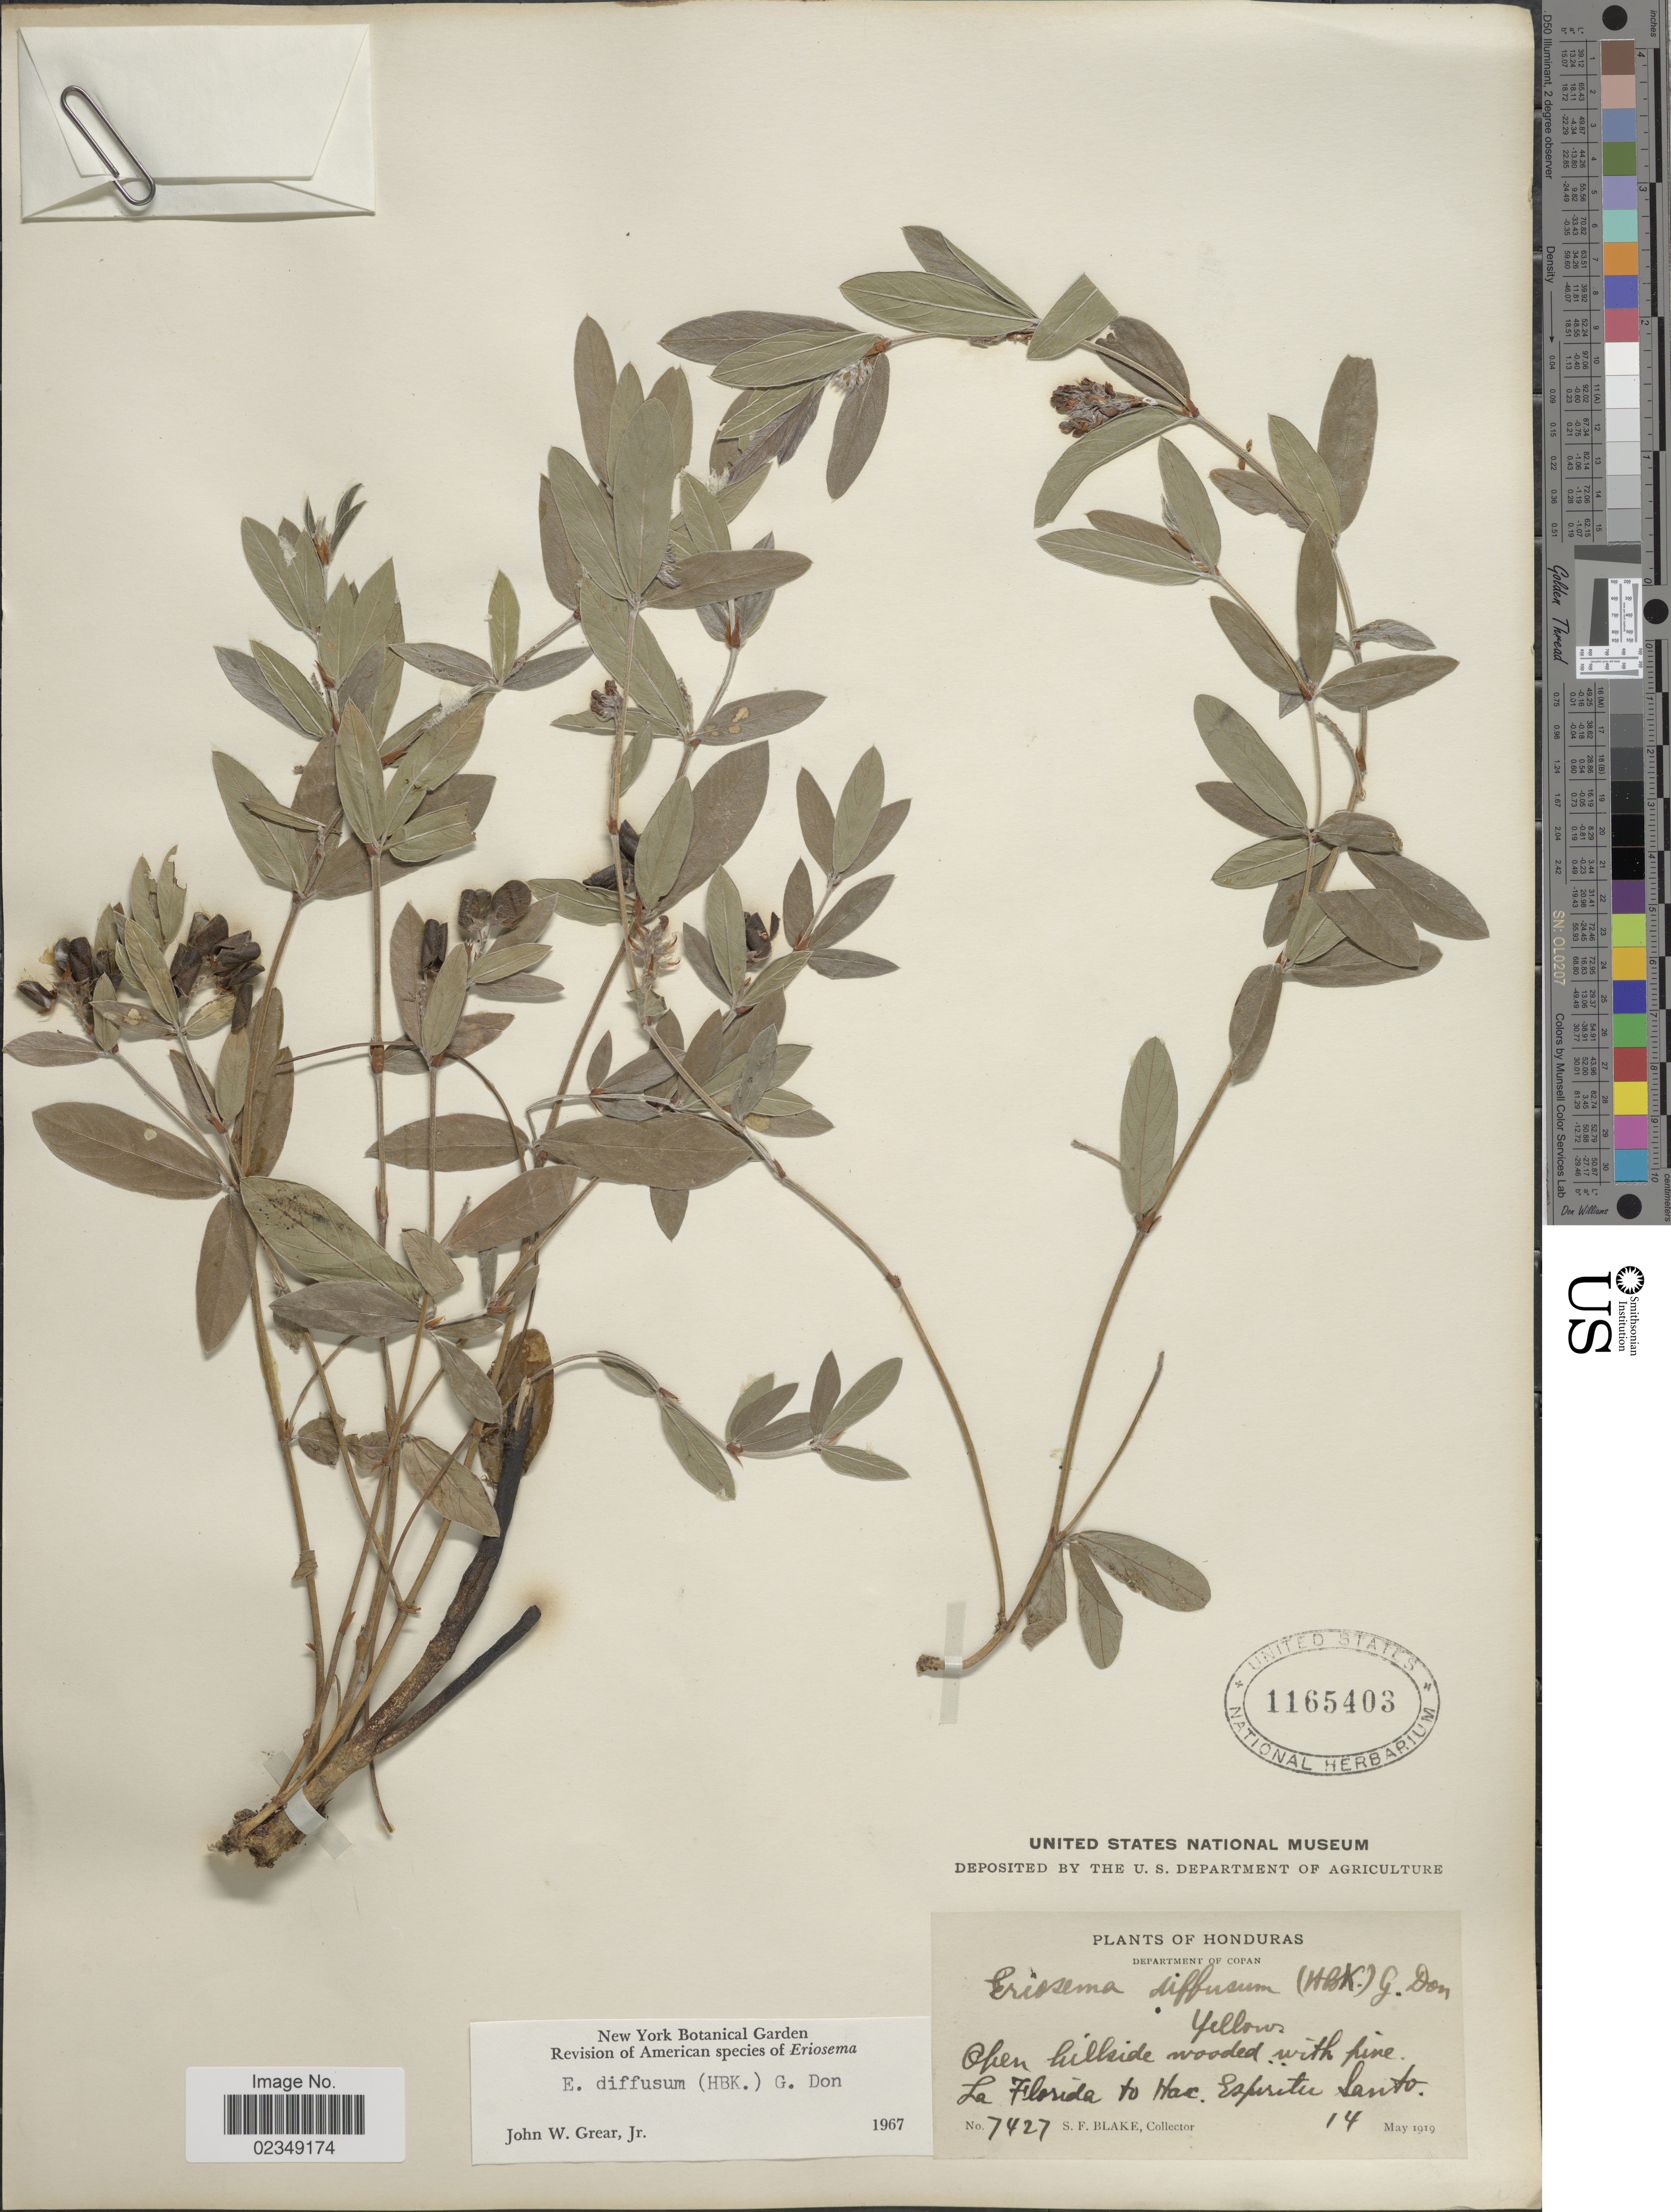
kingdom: Plantae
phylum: Tracheophyta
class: Magnoliopsida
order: Fabales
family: Fabaceae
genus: Eriosema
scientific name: Eriosema diffusum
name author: (Kunth) G. Don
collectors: S. Blake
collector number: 7427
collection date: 1919-05-14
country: Honduras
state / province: Copán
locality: Department of Copan. La Florida to Hac. Espiritu Santo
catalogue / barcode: US 1165403